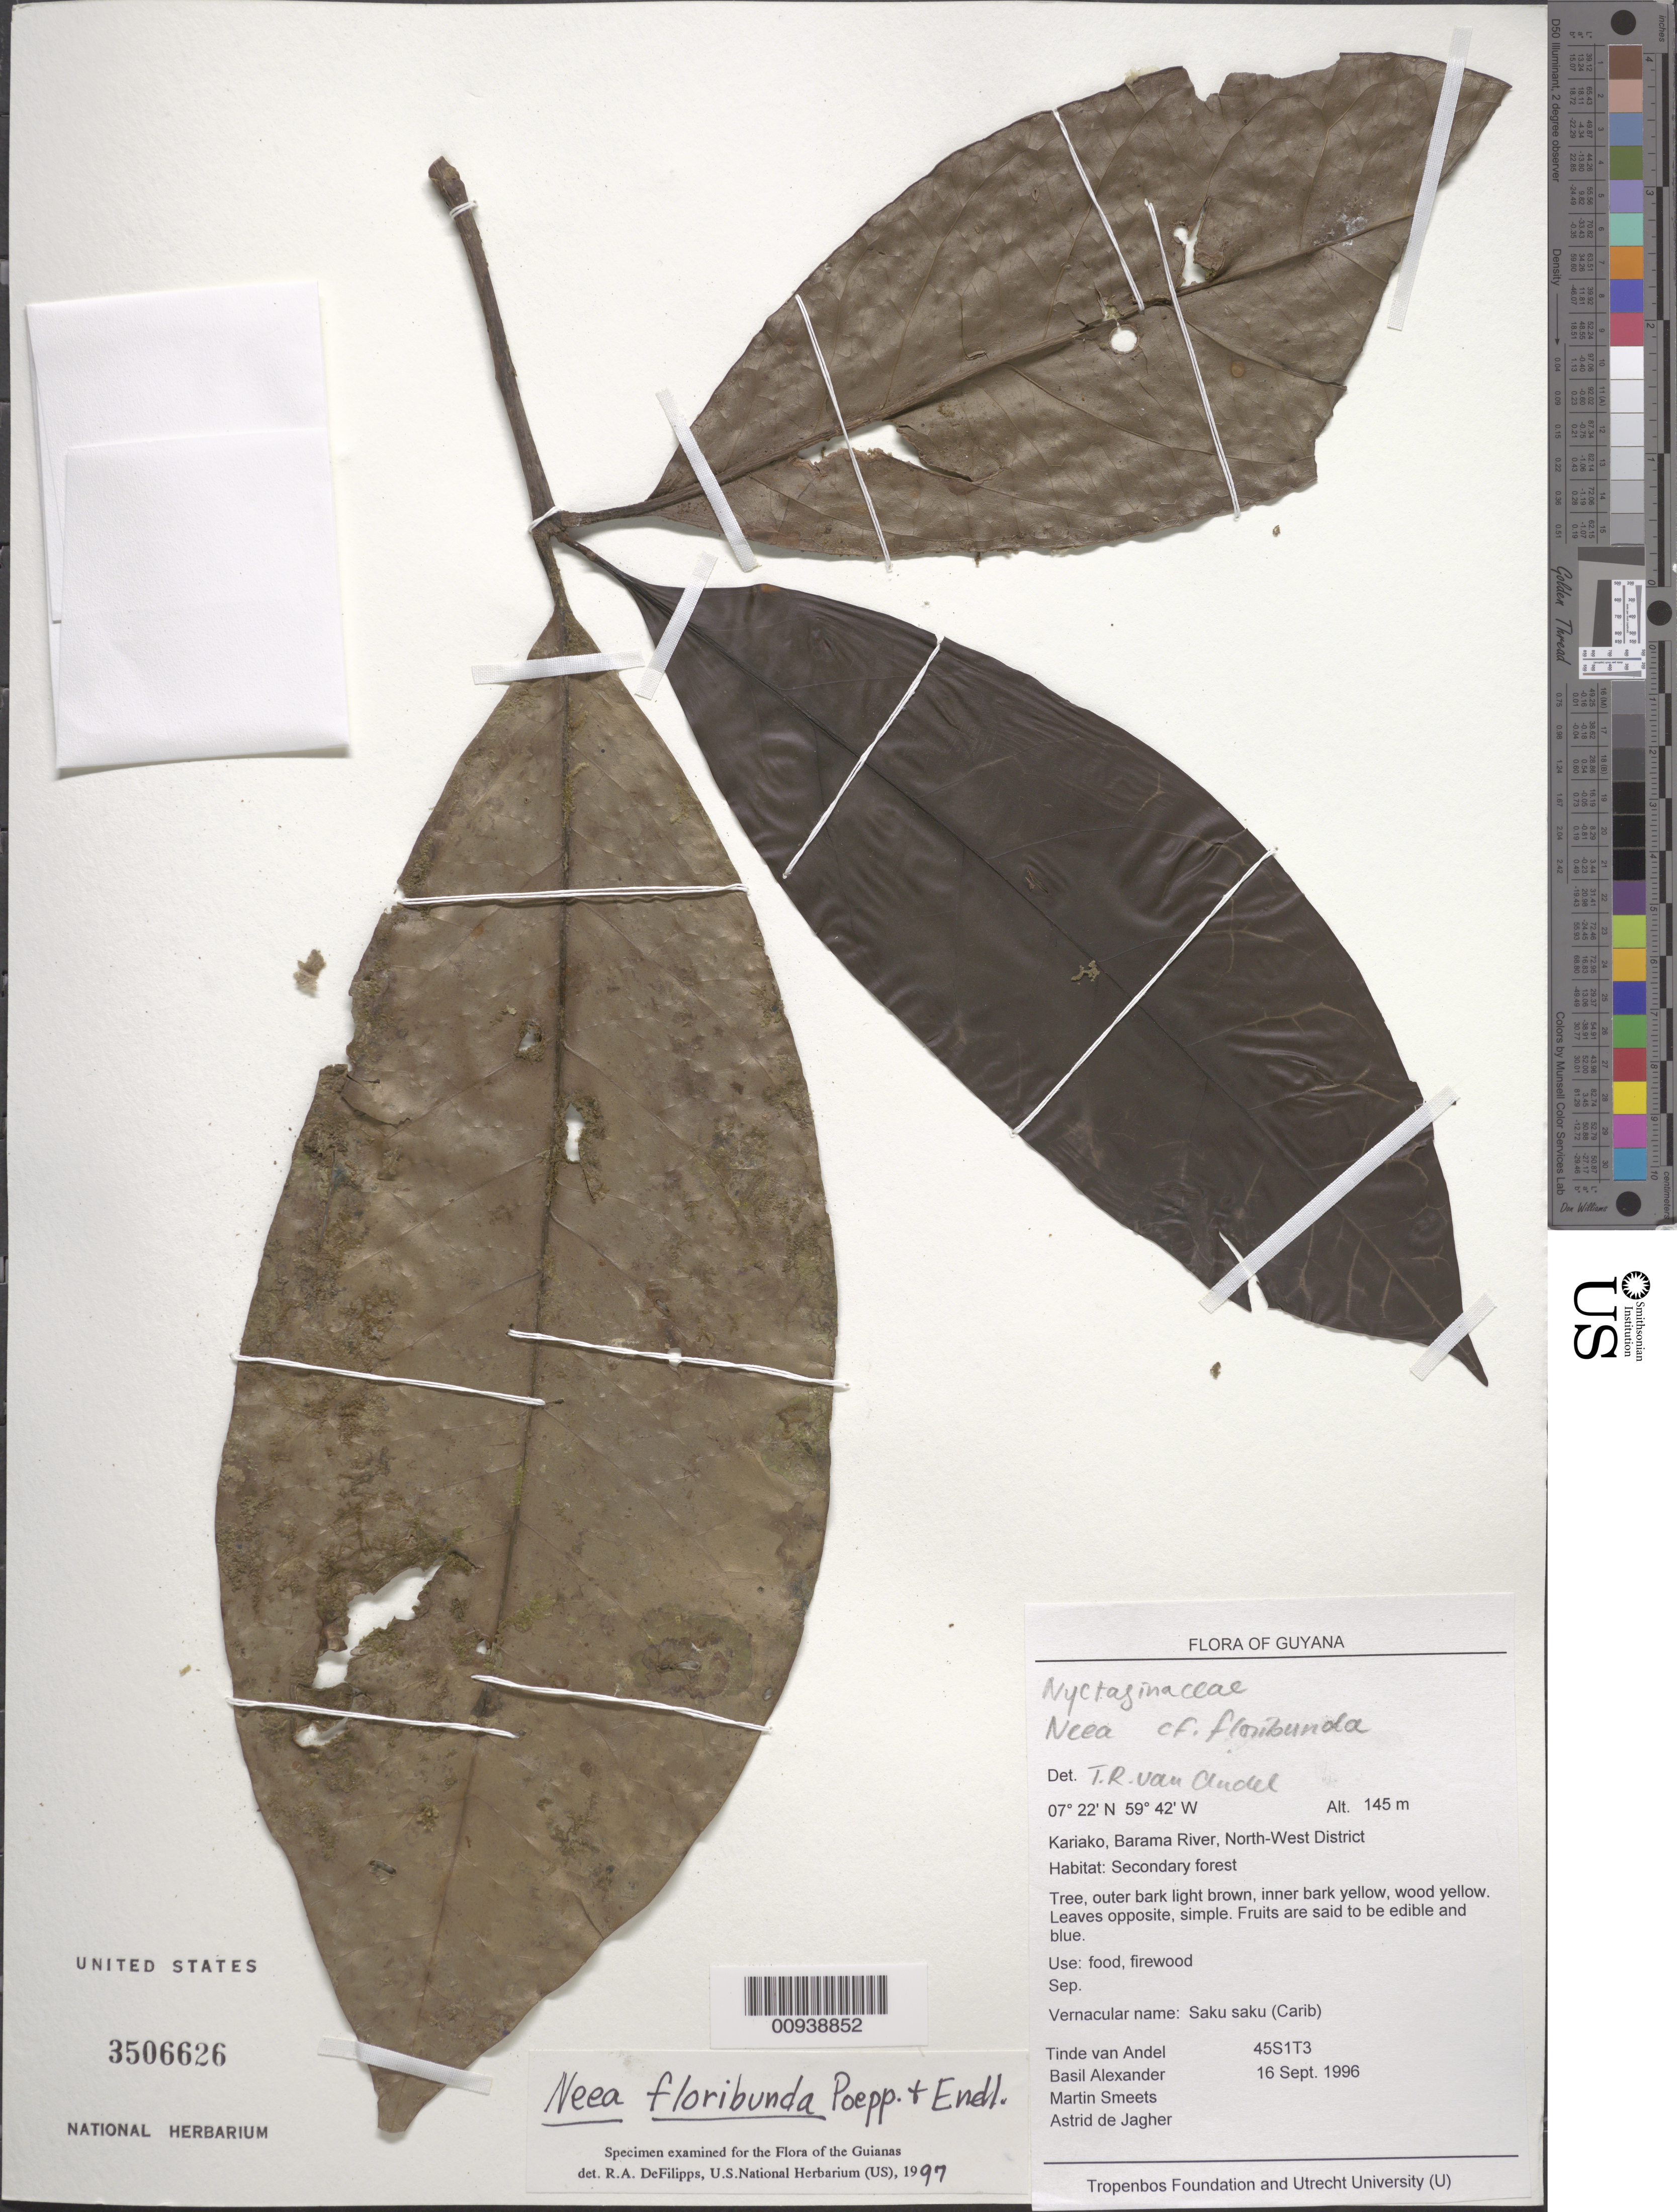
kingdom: Plantae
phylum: Tracheophyta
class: Magnoliopsida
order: Caryophyllales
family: Nyctaginaceae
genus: Neea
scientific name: Neea floribunda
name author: Poepp. & Endl.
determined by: DeFilipps, R. A.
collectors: T. R. van Andel, B. Alexander, M. Smeets & A. de Jagher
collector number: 45 S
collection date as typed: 16-Sep-96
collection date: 1996-09-16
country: Guyana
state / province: Barima-Waini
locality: Kariako, Barama R., NW Dist.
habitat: Secondary forest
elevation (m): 145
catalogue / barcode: US 3506626